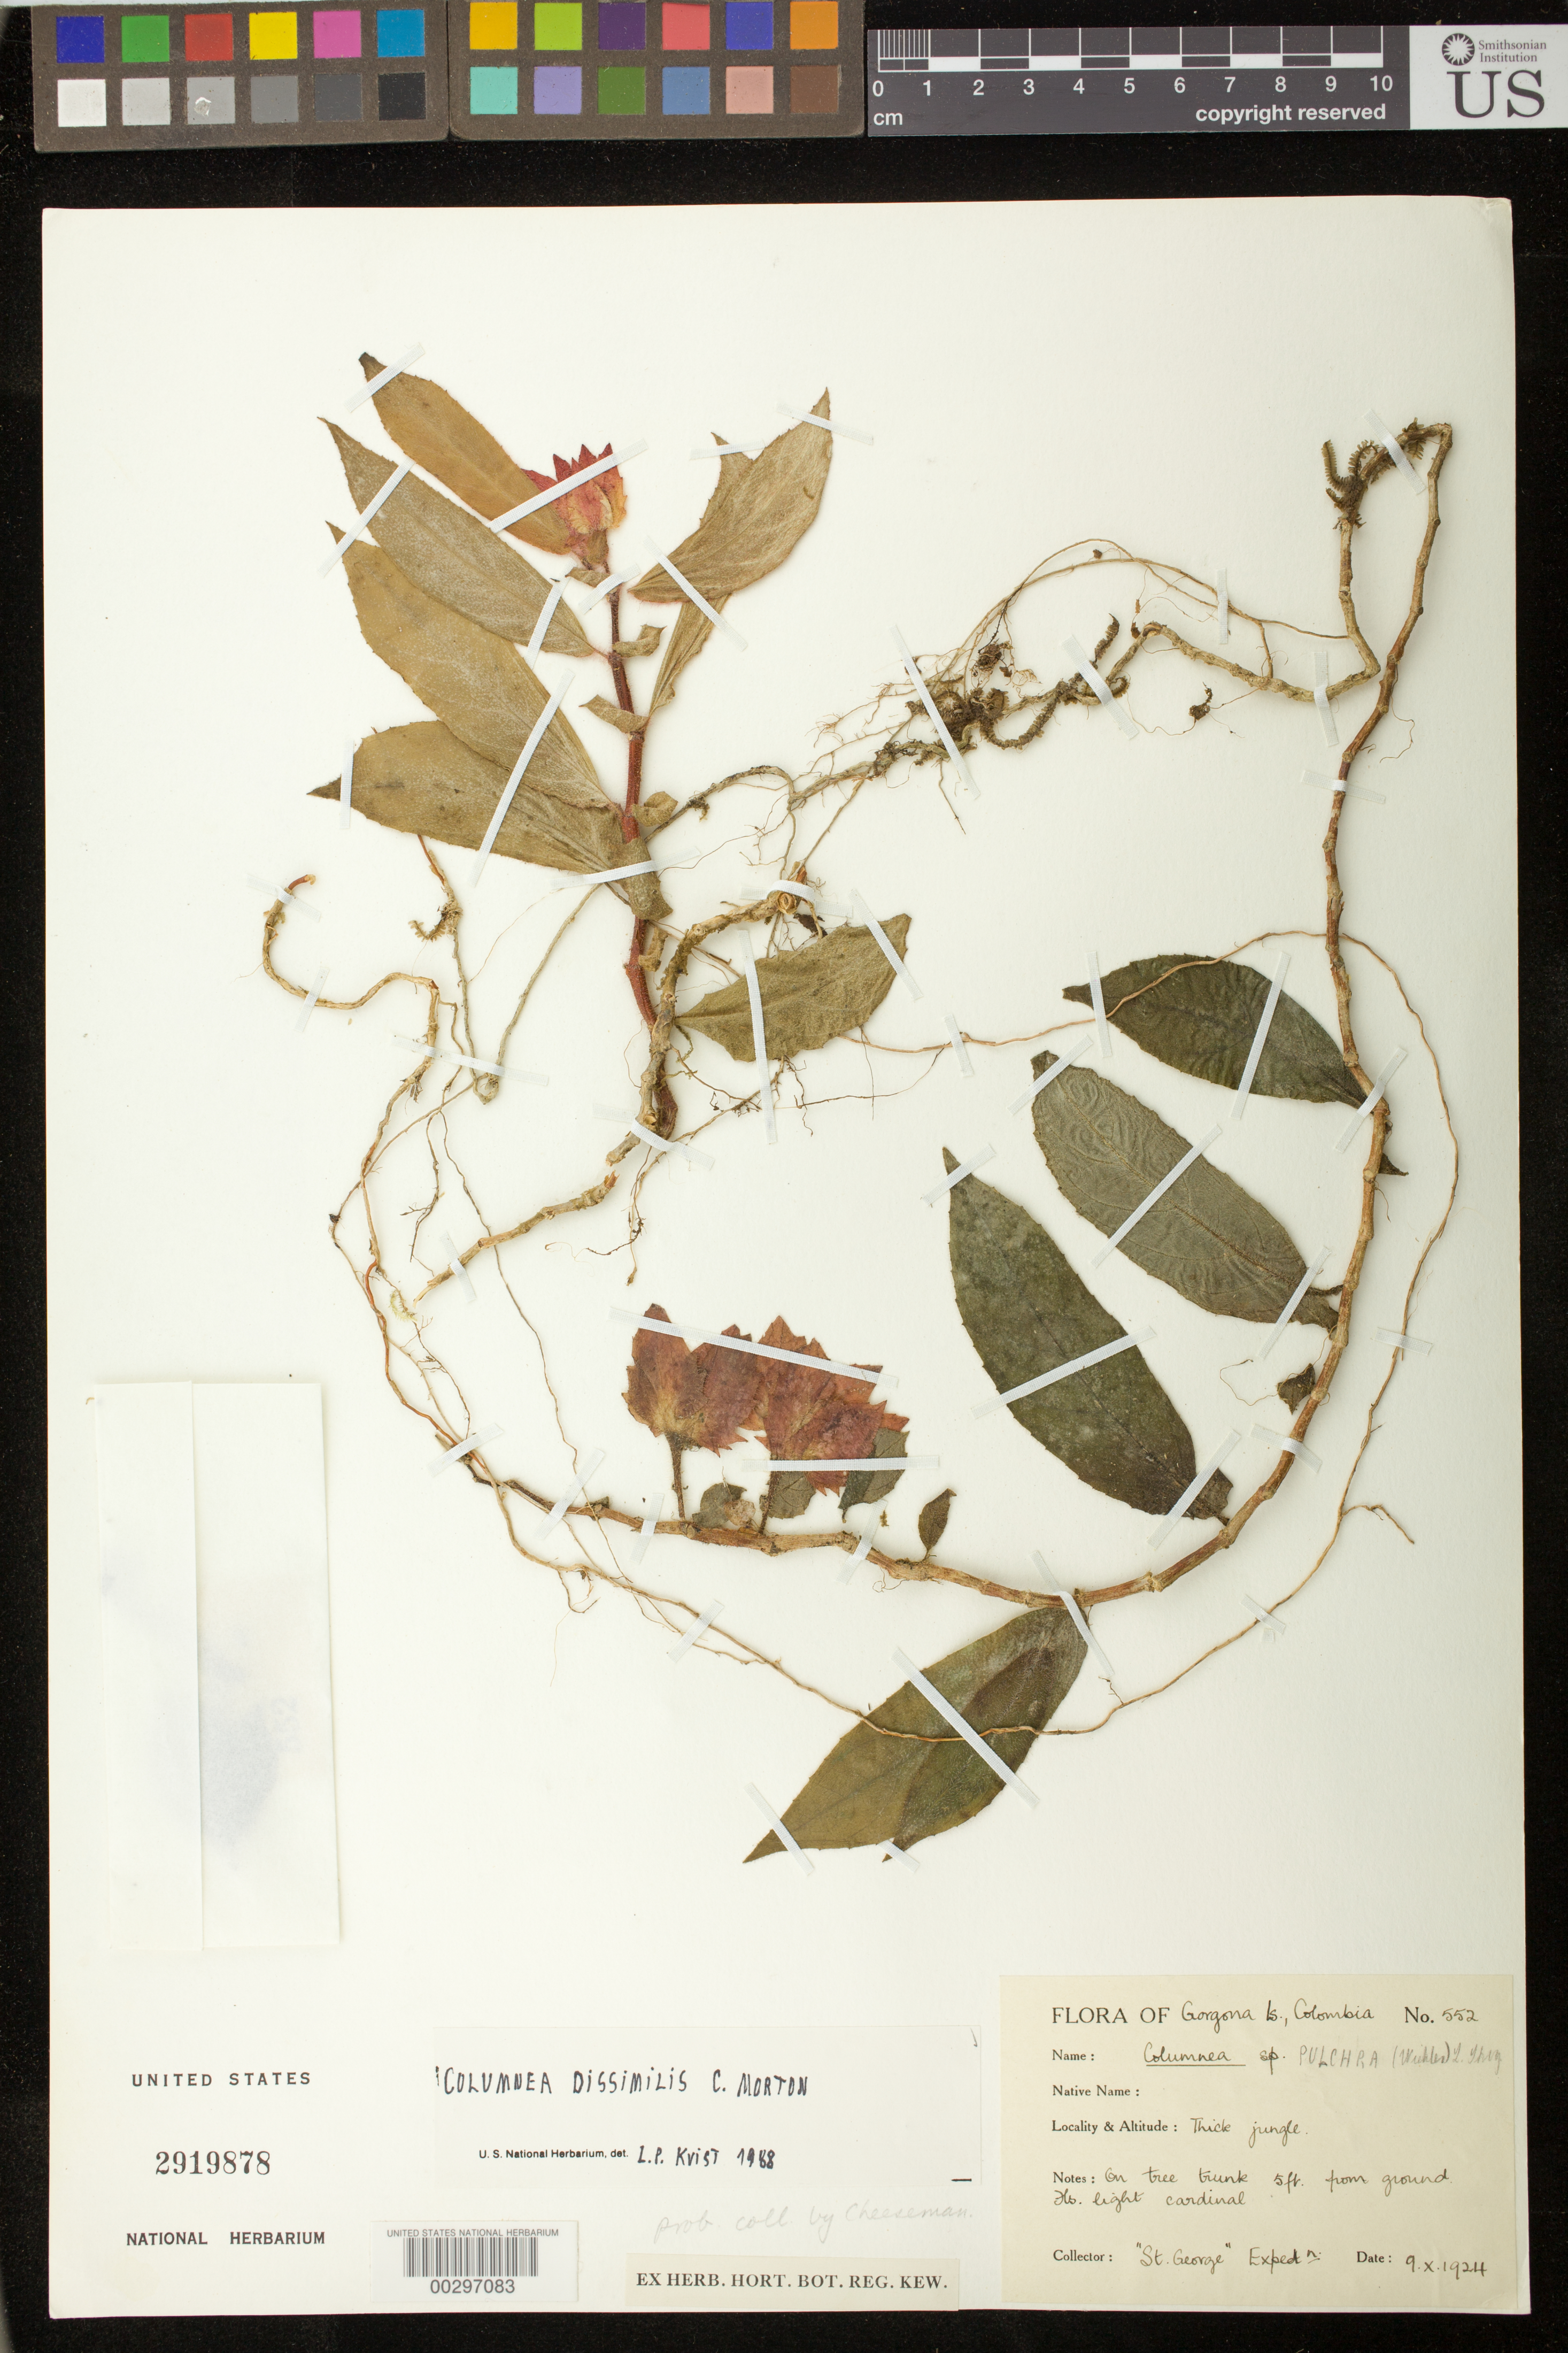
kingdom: Plantae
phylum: Tracheophyta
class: Magnoliopsida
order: Lamiales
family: Gesneriaceae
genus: Columnea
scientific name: Columnea dissimilis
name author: C.V. Morton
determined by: Skog, Laurence E.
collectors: St. George Exped.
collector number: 552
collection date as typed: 09 Oct 1924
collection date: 1924-10-09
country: Colombia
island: Gorgona Island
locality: Gorgona Island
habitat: Thick jungle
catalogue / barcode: US 2919878